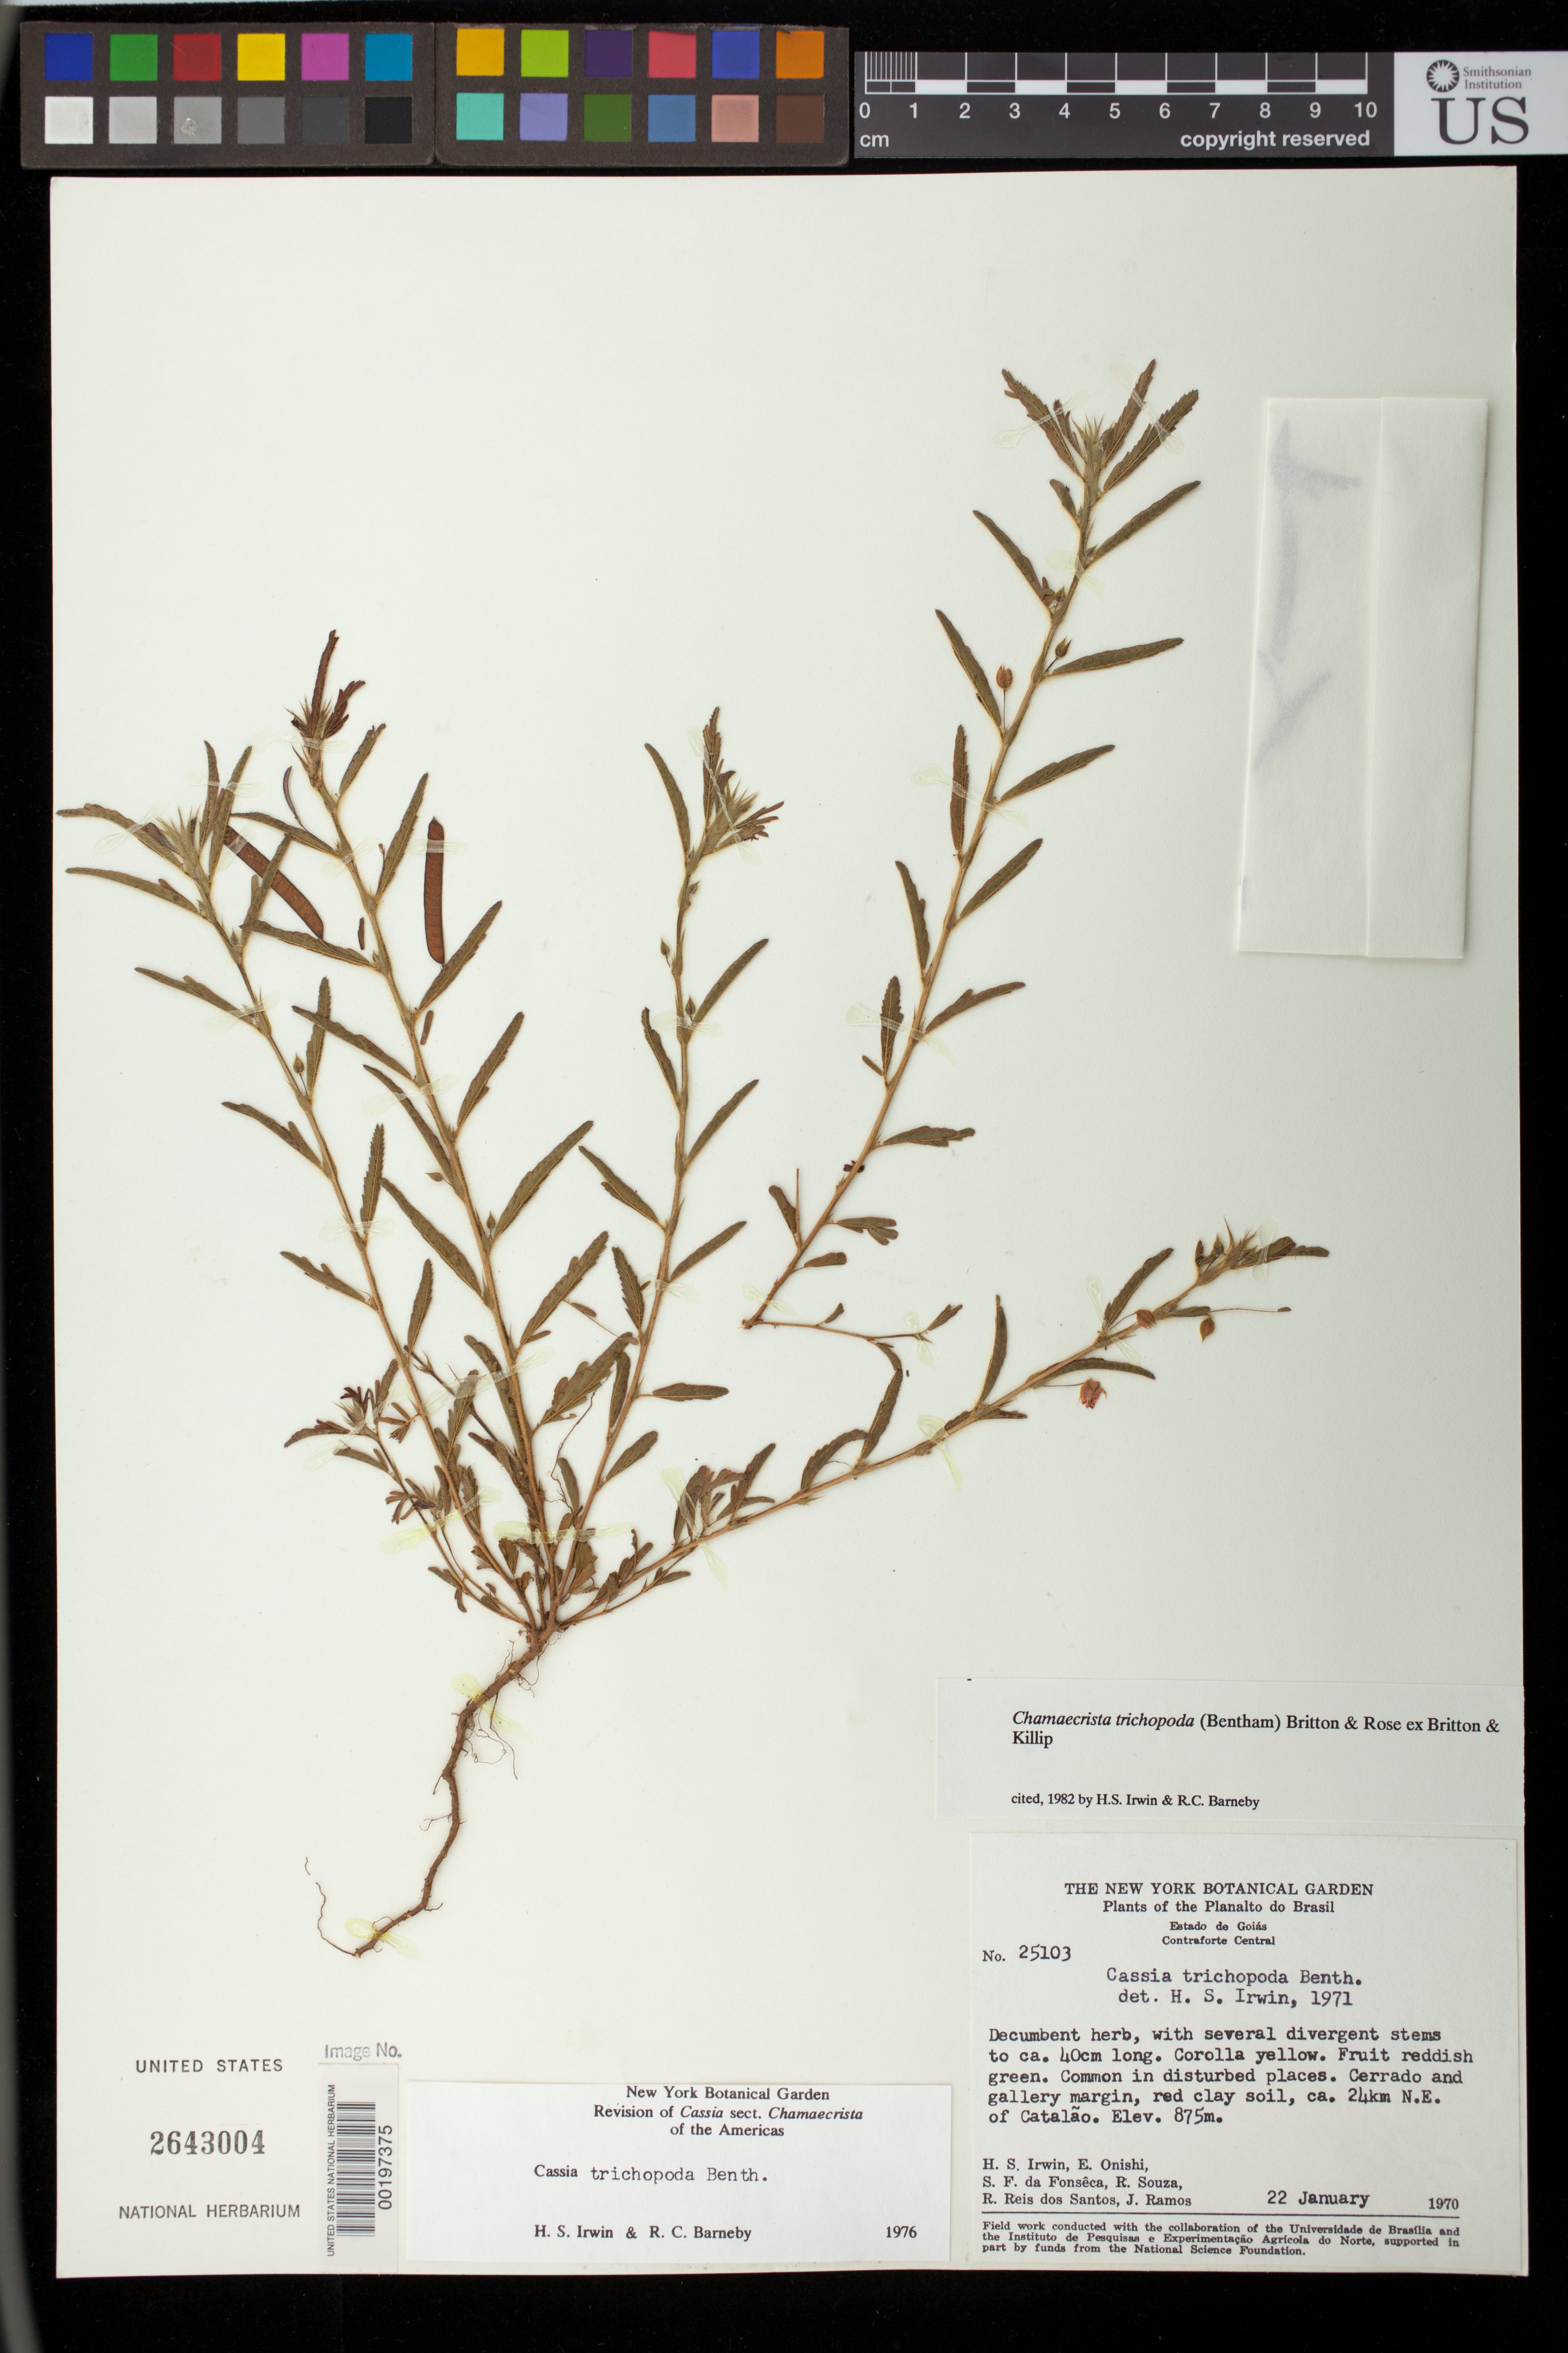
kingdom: Plantae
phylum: Tracheophyta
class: Magnoliopsida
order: Fabales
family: Fabaceae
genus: Chamaecrista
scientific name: Chamaecrista trichopoda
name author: (Benth.) Britton & Rose ex Britton & Killip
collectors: H. Irwin, E. Onishi, S. F. Fonsêca, R. Souza, R. G. P. Santos & J. F. Ramos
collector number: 25103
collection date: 1970-01-22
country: Brazil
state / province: Goiás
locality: Contraforte Central; Ca. 24 km N.E. of Catalao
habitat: Common in disturbed places. Cerrado and gallery margin, red clay soil.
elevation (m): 875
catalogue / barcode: US 2643004